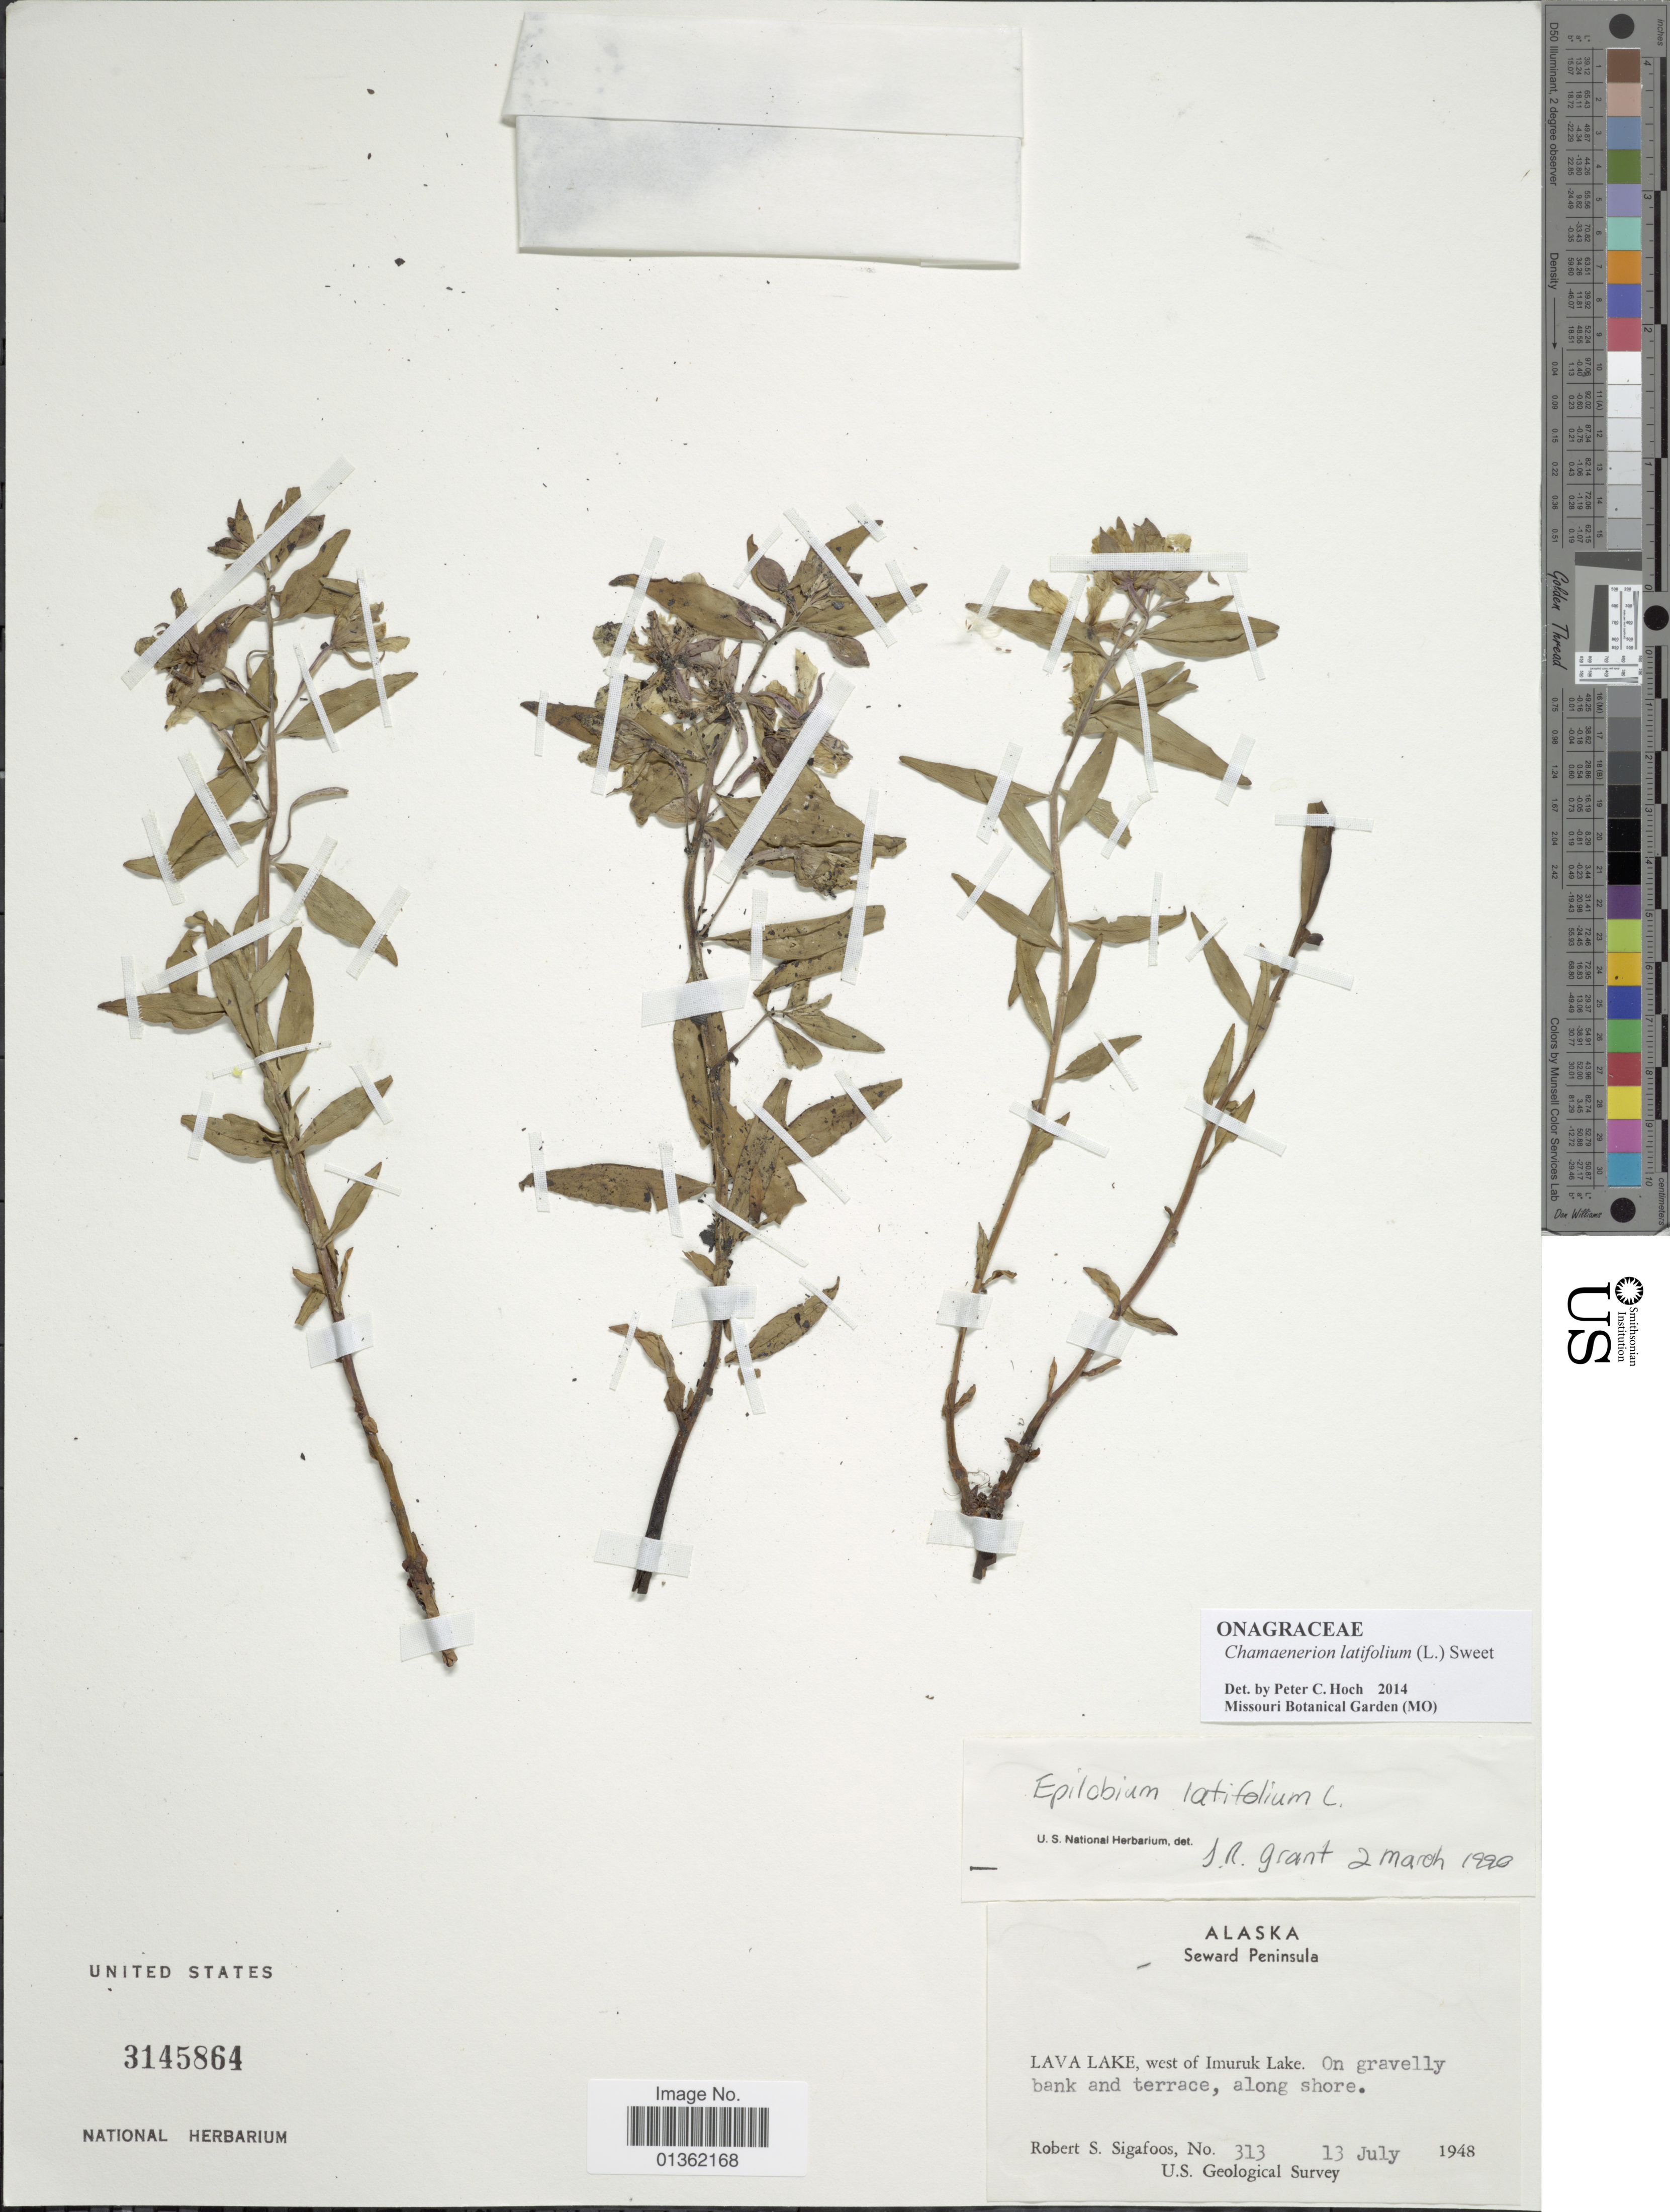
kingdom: Plantae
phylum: Tracheophyta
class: Magnoliopsida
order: Myrtales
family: Onagraceae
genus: Chamaenerion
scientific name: Chamaenerion latifolium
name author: (L.) Th. Fr. & Lange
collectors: R. Sigafoos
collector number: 313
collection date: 1948-07-13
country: United States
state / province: Alaska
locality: Seward Peninsula. Lava Lake, west of Imuruk Lake.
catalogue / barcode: US 3145864